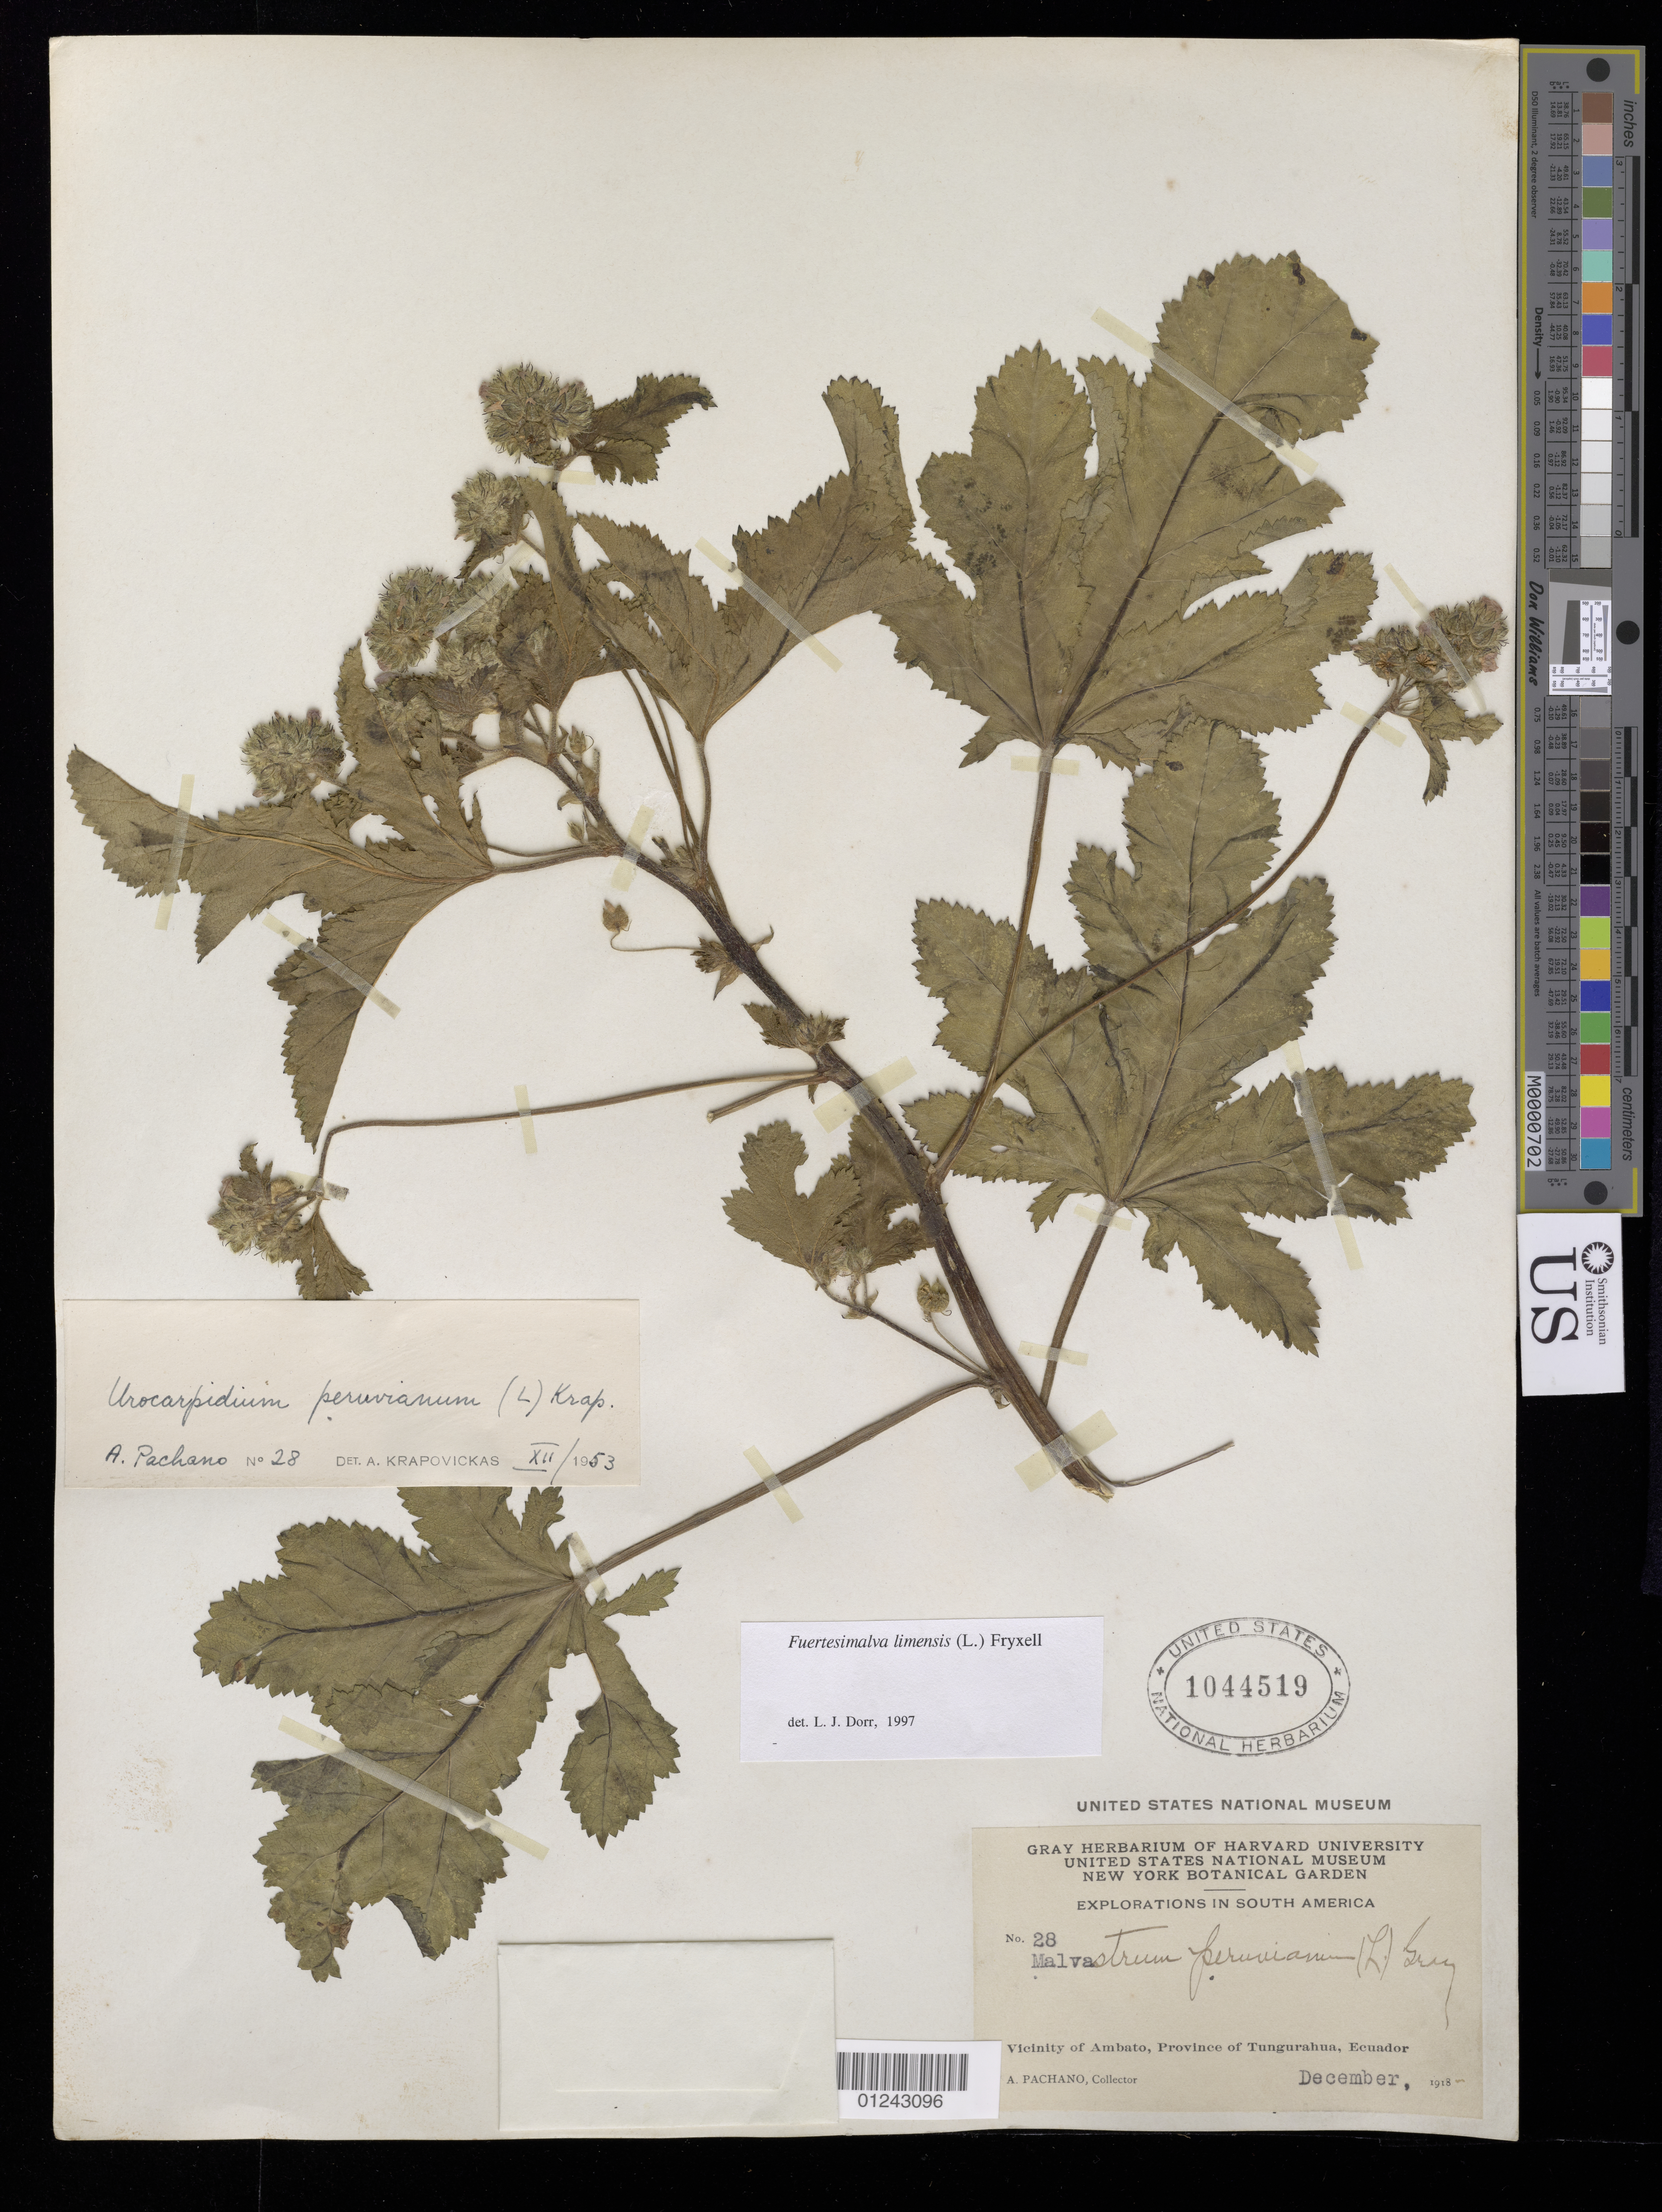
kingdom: Plantae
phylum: Tracheophyta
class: Magnoliopsida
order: Malvales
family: Malvaceae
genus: Fuertesimalva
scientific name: Fuertesimalva limensis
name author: (L.) Fryxell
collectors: A. Pachano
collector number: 28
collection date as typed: Dec 1918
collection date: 1918-12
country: Ecuador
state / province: Tungurahua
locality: Vicinity of Ambato.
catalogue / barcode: US 1044519